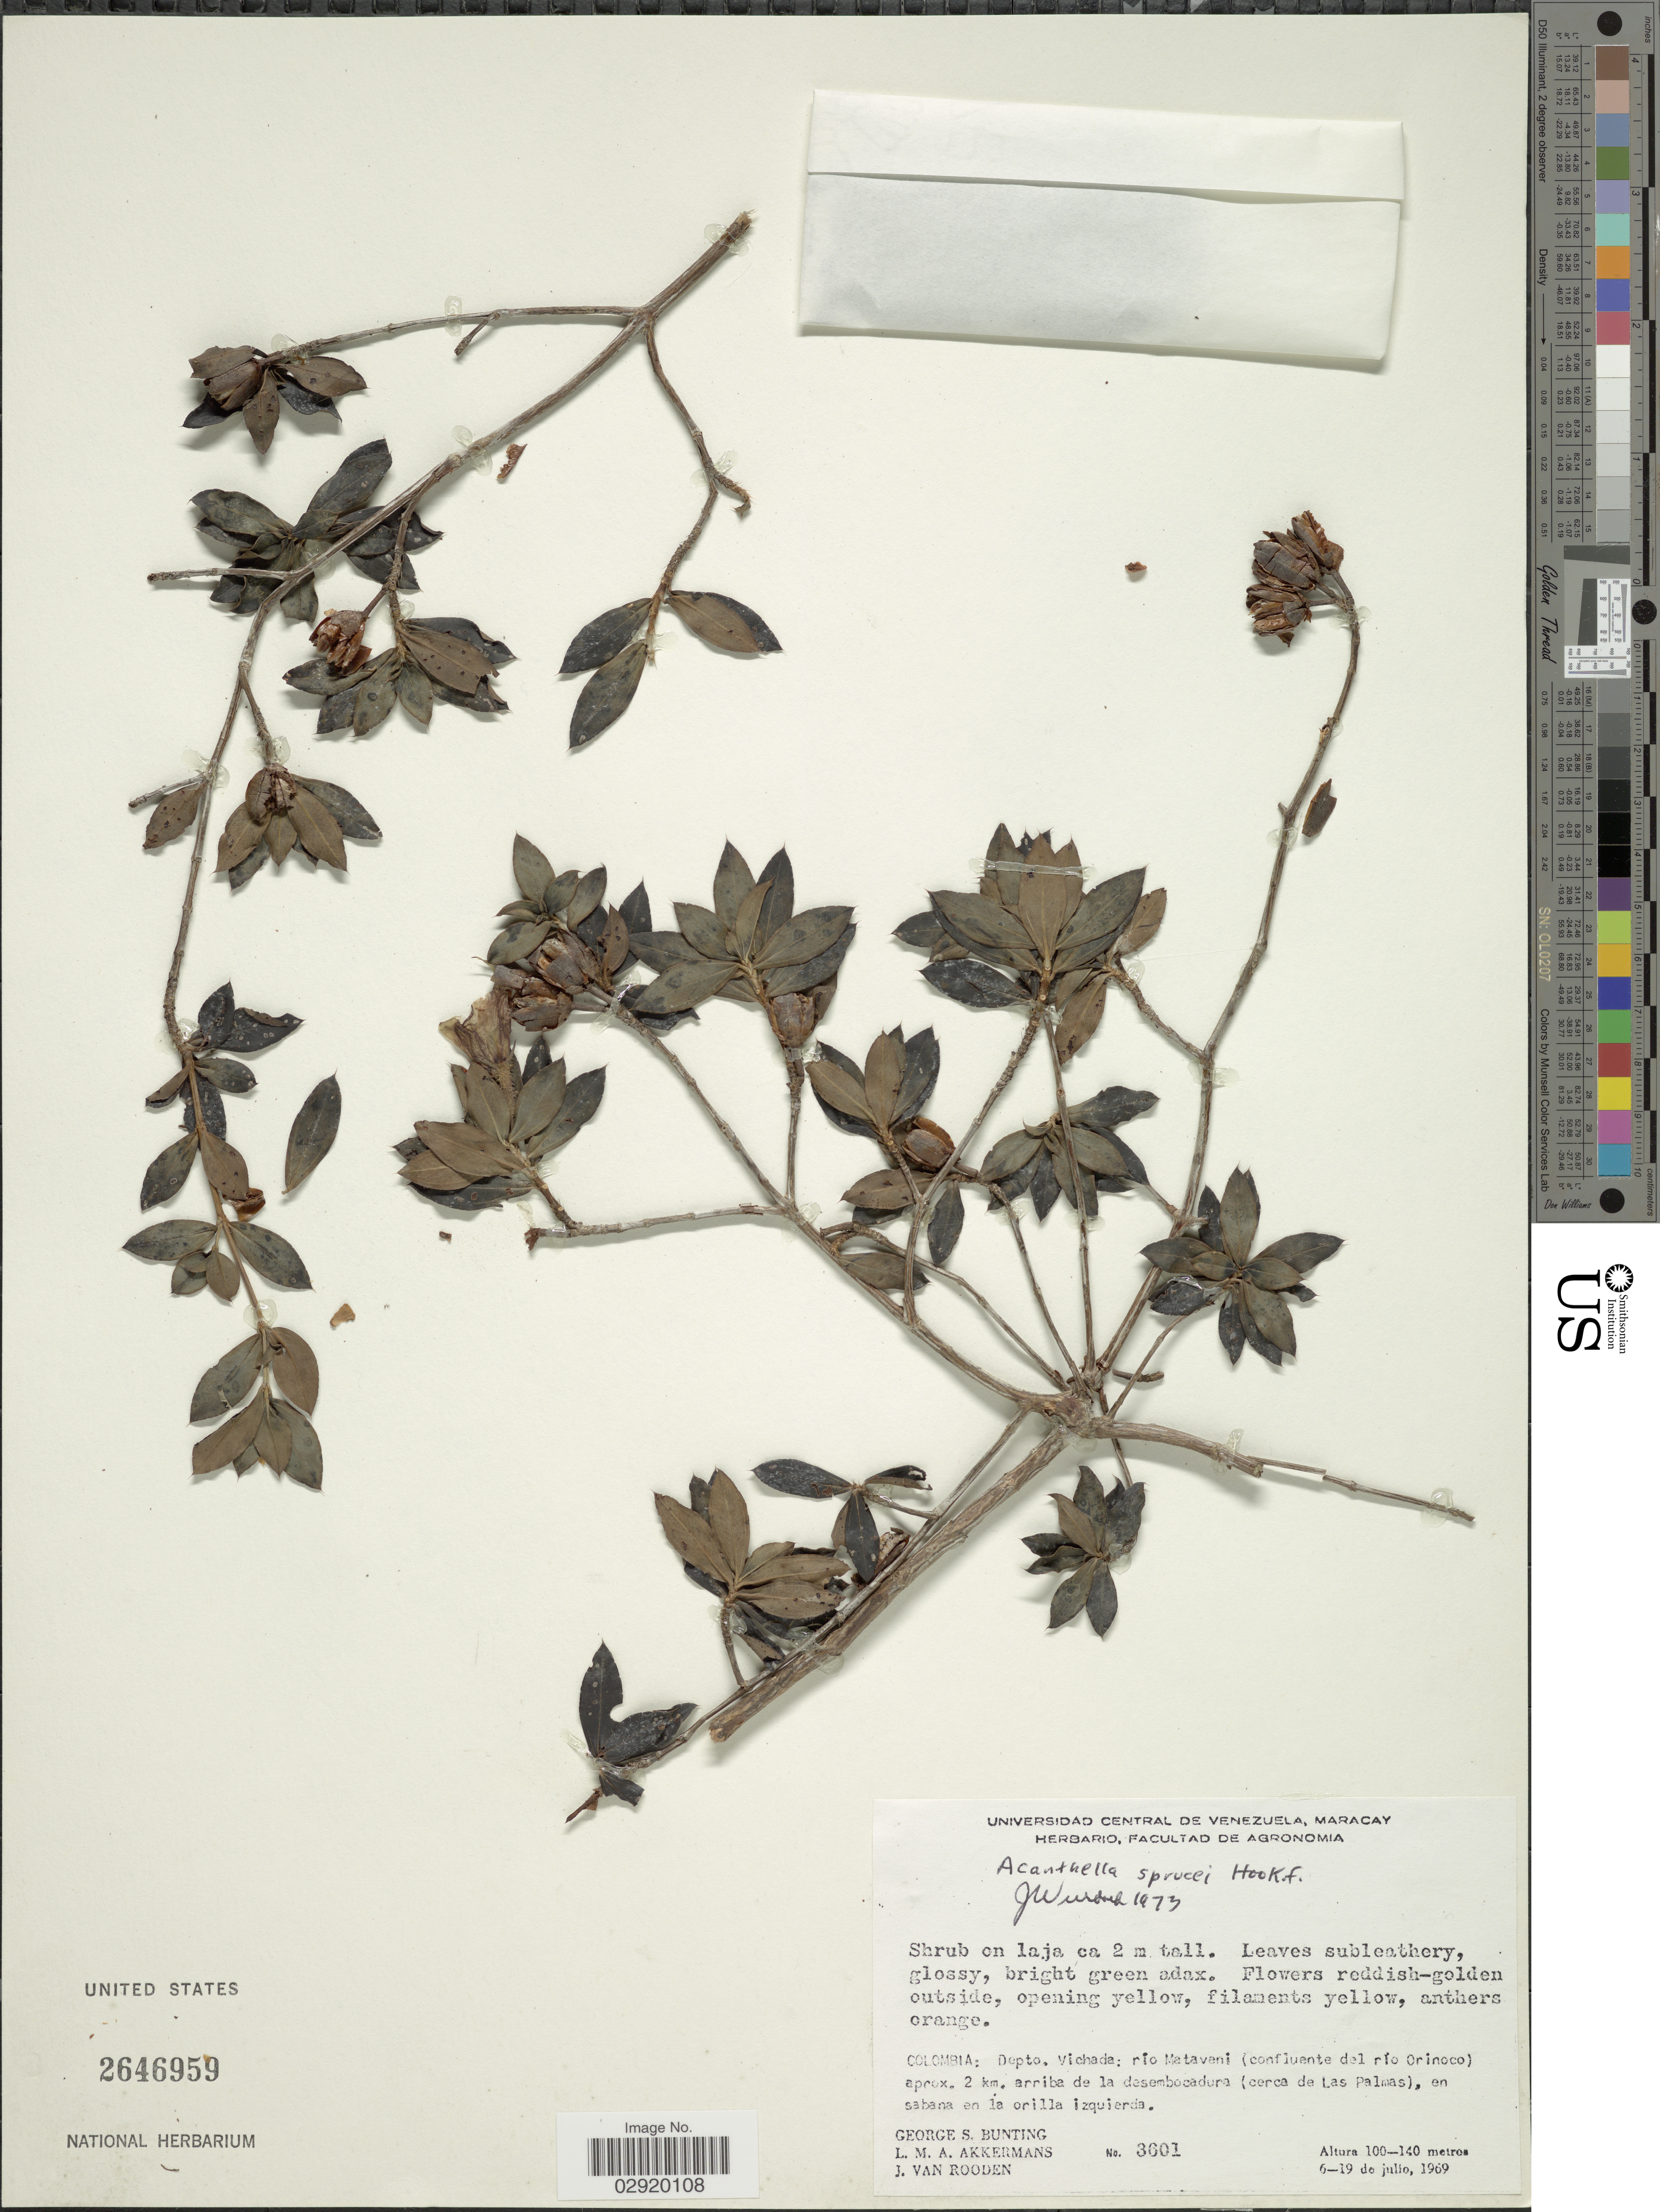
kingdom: Plantae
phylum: Tracheophyta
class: Magnoliopsida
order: Myrtales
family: Melastomataceae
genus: Acanthella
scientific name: Acanthella sprucei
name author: Benth. & Hook. f.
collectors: G. S. Bunting, L. M. Akkermans & J. Van Rooden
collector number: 3601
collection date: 1969-07-06/1969-07-19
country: Colombia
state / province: Vichada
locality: Depto. Vichada: río Matavani (confluente del río Orinoco) aprox. 2 km. arriba de la desembocadura (cerca de Las Palmas), en sabana en la orilla izquierda.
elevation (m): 100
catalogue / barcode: US 2646959